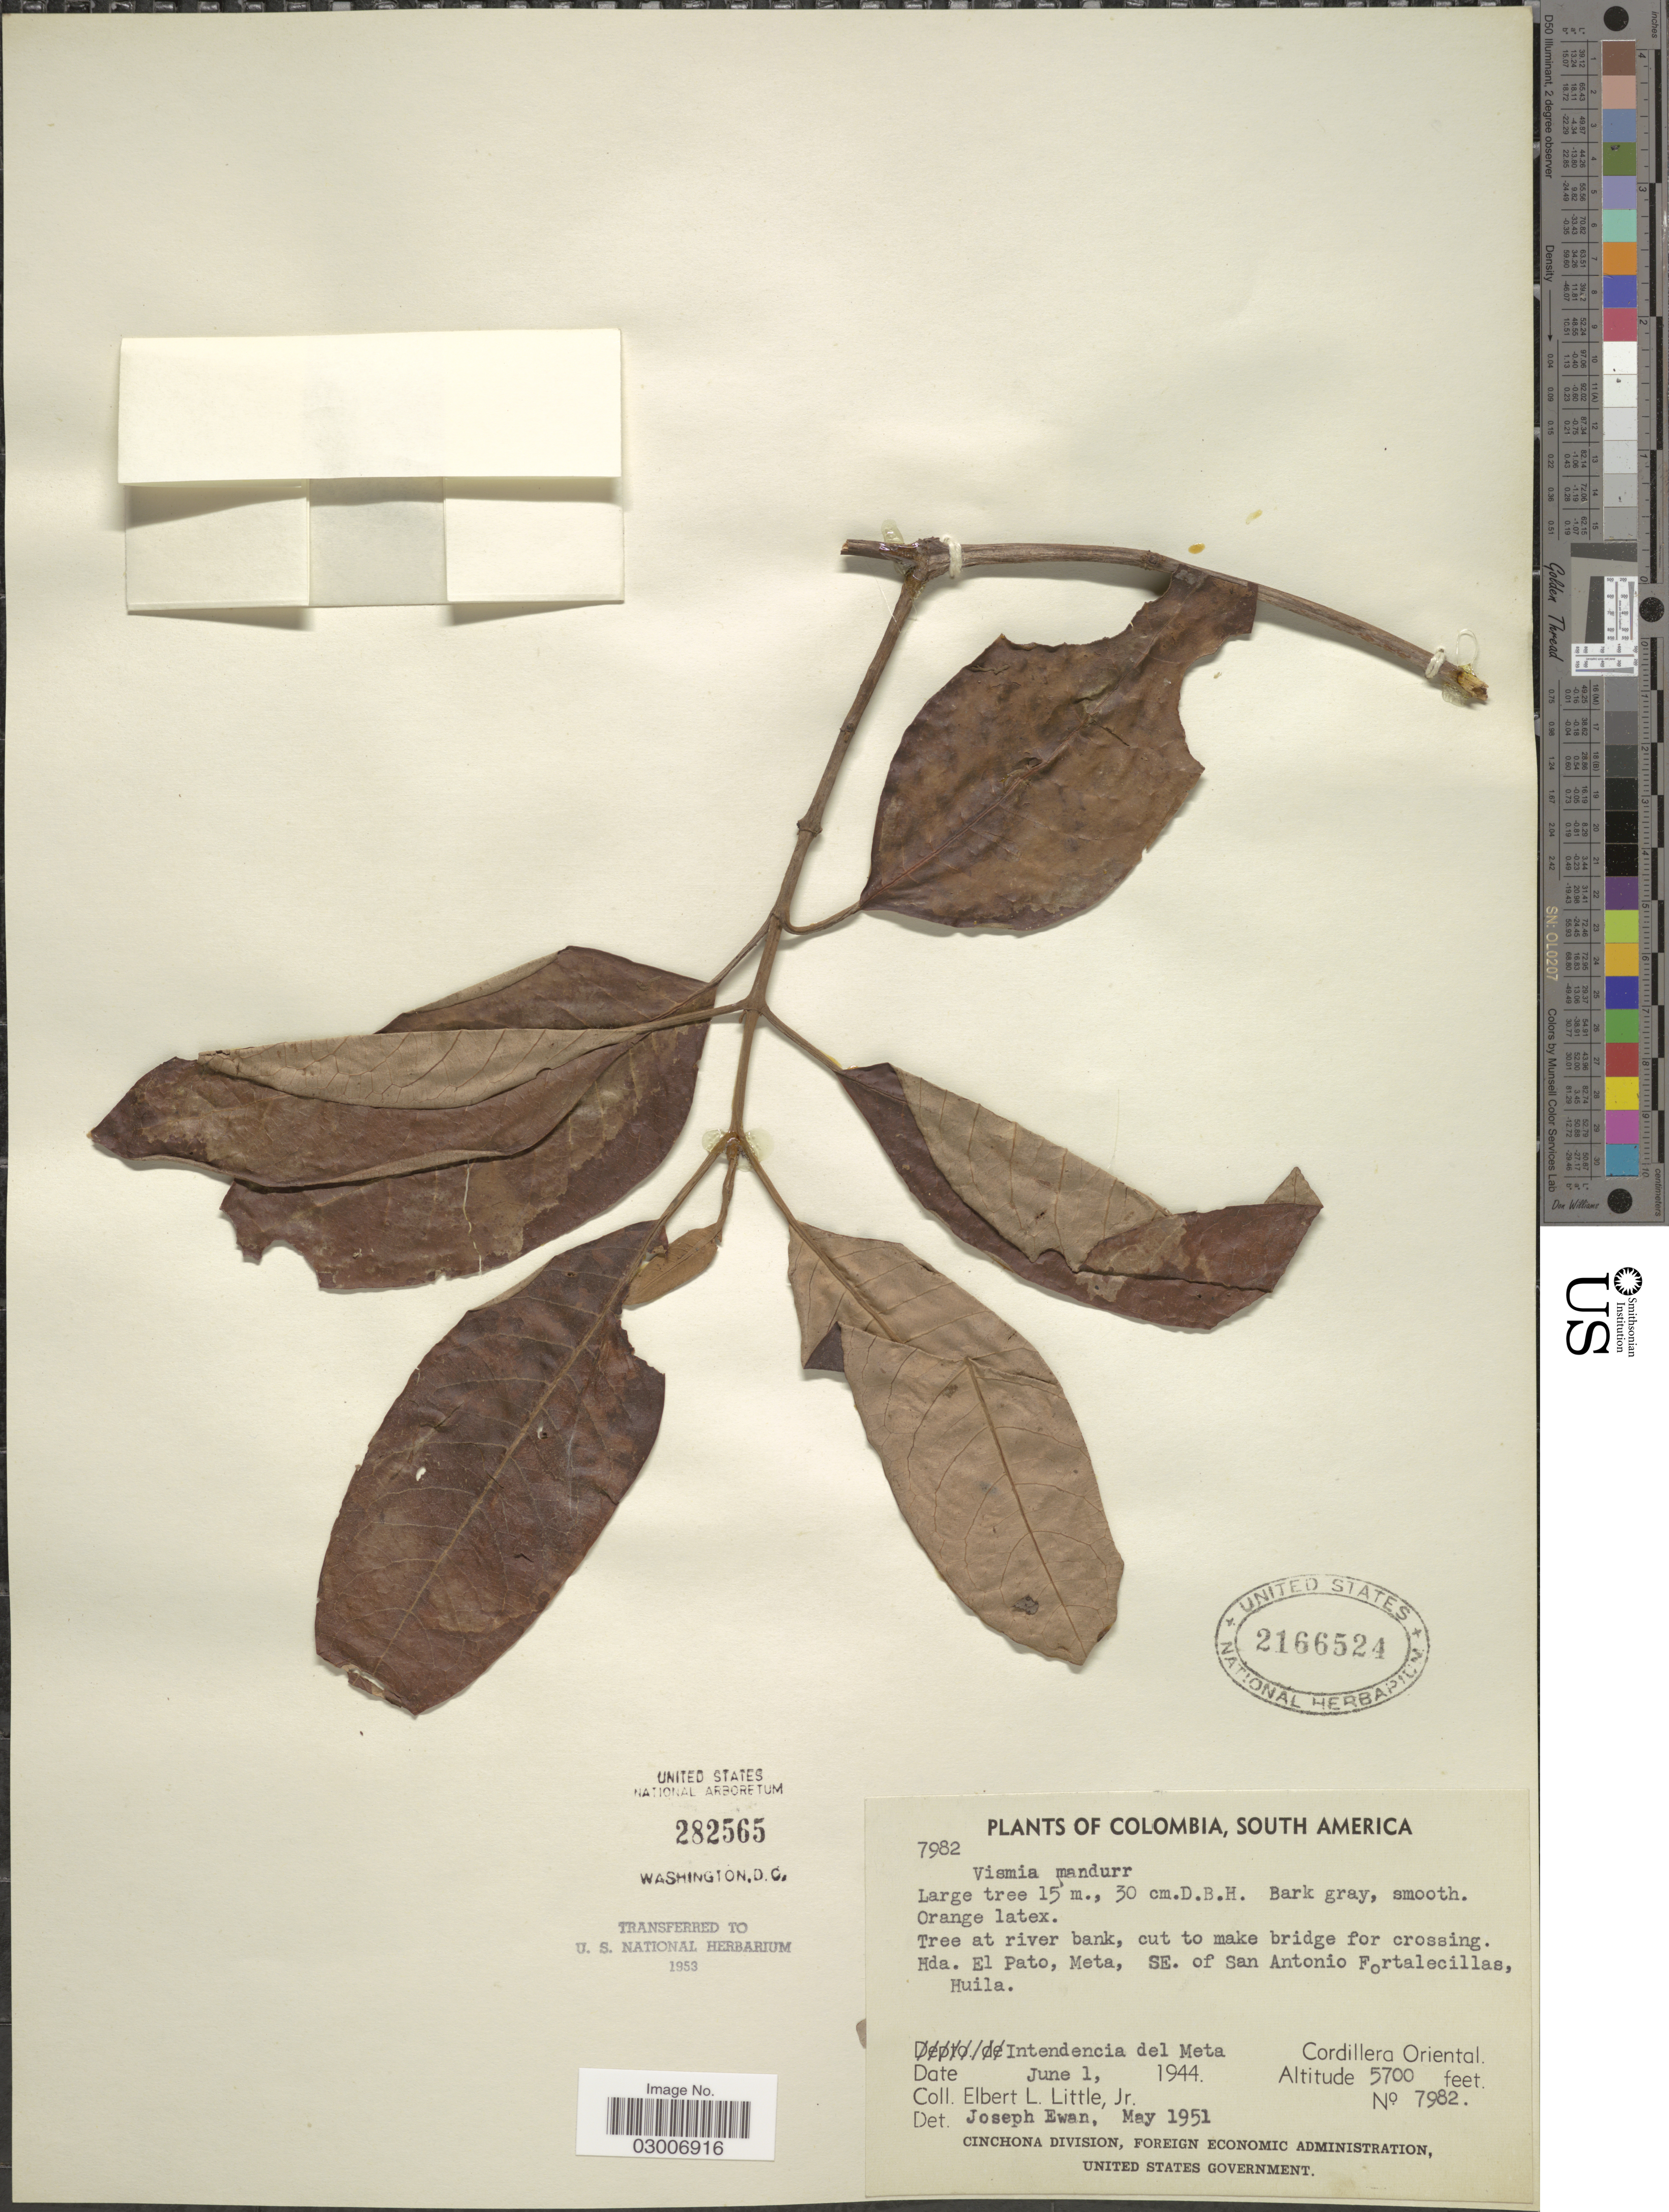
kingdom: Plantae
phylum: Tracheophyta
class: Magnoliopsida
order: Malpighiales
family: Hypericaceae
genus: Vismia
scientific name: Vismia mandurr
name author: Hieron.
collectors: E. L. Little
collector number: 7982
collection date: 1944-06-01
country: Colombia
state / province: Meta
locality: Hda. El Pato, Meta, SE. of San Antonio Fortalecillas, Huila. Intendencia del Meta. Cordillera Oriental.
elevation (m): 1737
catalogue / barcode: US 2166524